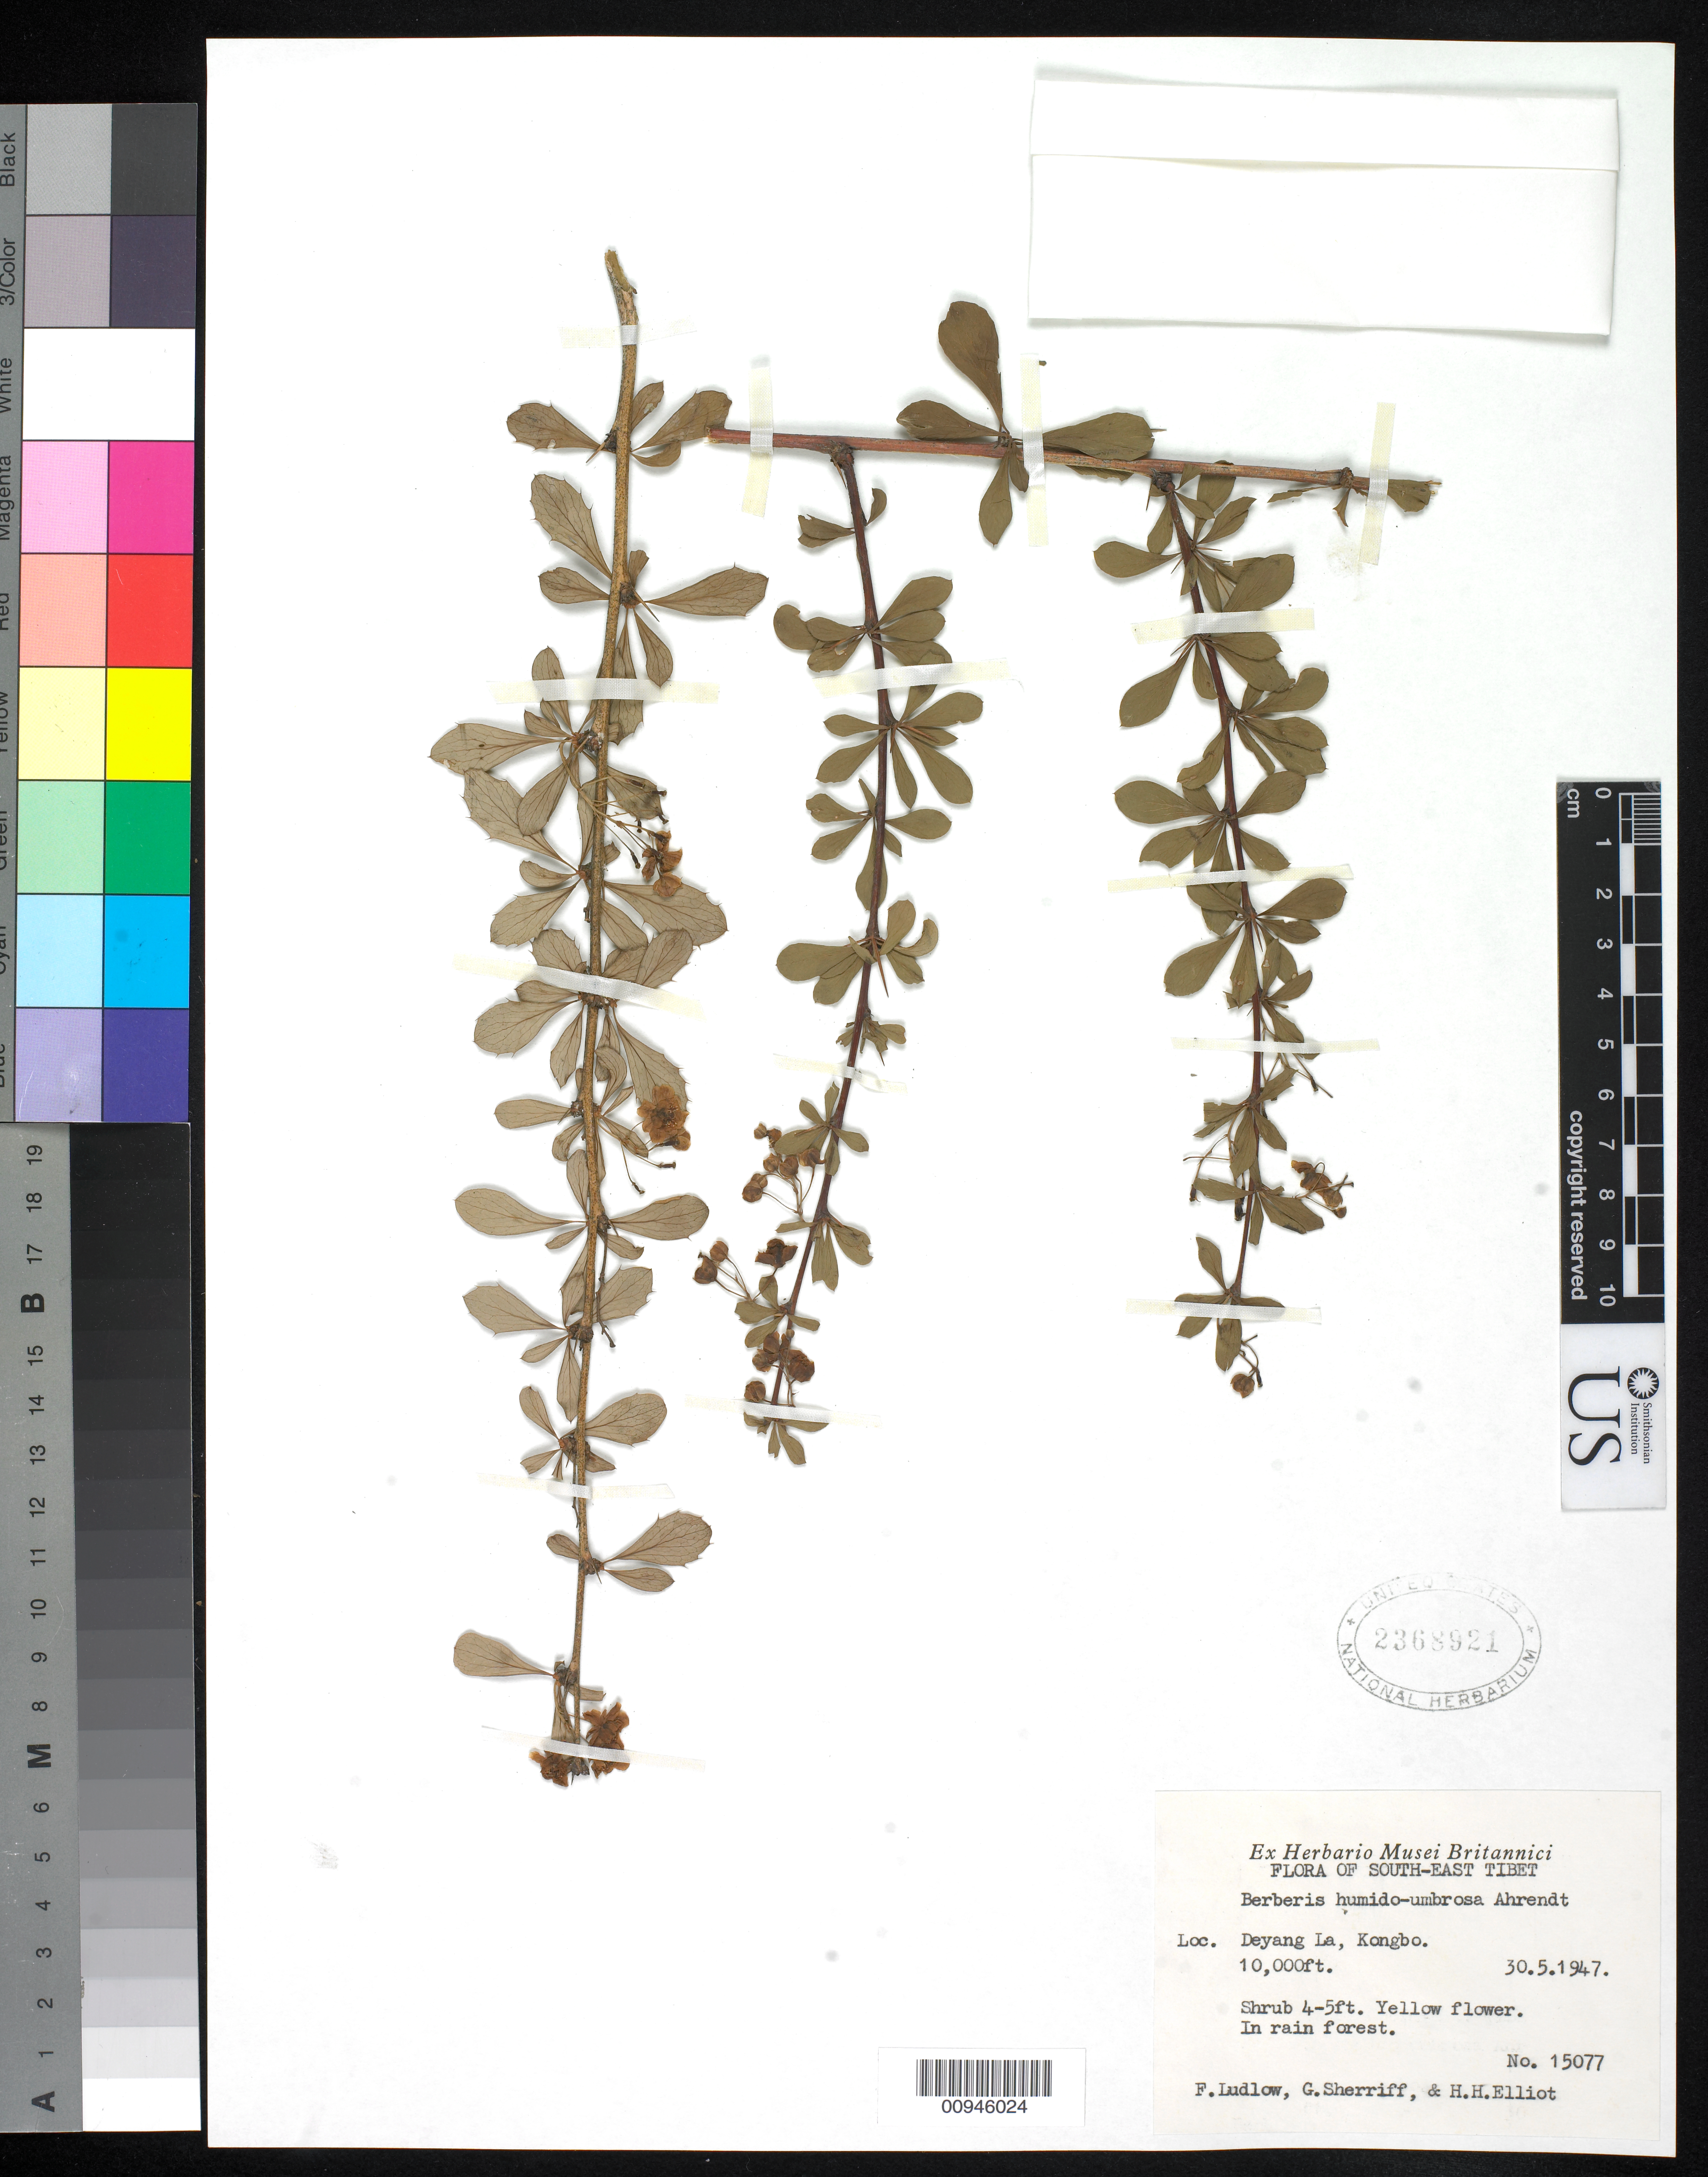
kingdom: Plantae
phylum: Tracheophyta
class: Magnoliopsida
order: Ranunculales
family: Berberidaceae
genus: Berberis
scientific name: Berberis humido-umbrosa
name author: Ahrendt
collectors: F. Ludlow, G. Sherriff & H. H. Elliot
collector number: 15077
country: China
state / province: Xizang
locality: Deyang La, Kongbo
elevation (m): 3048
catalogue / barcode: US 2368921